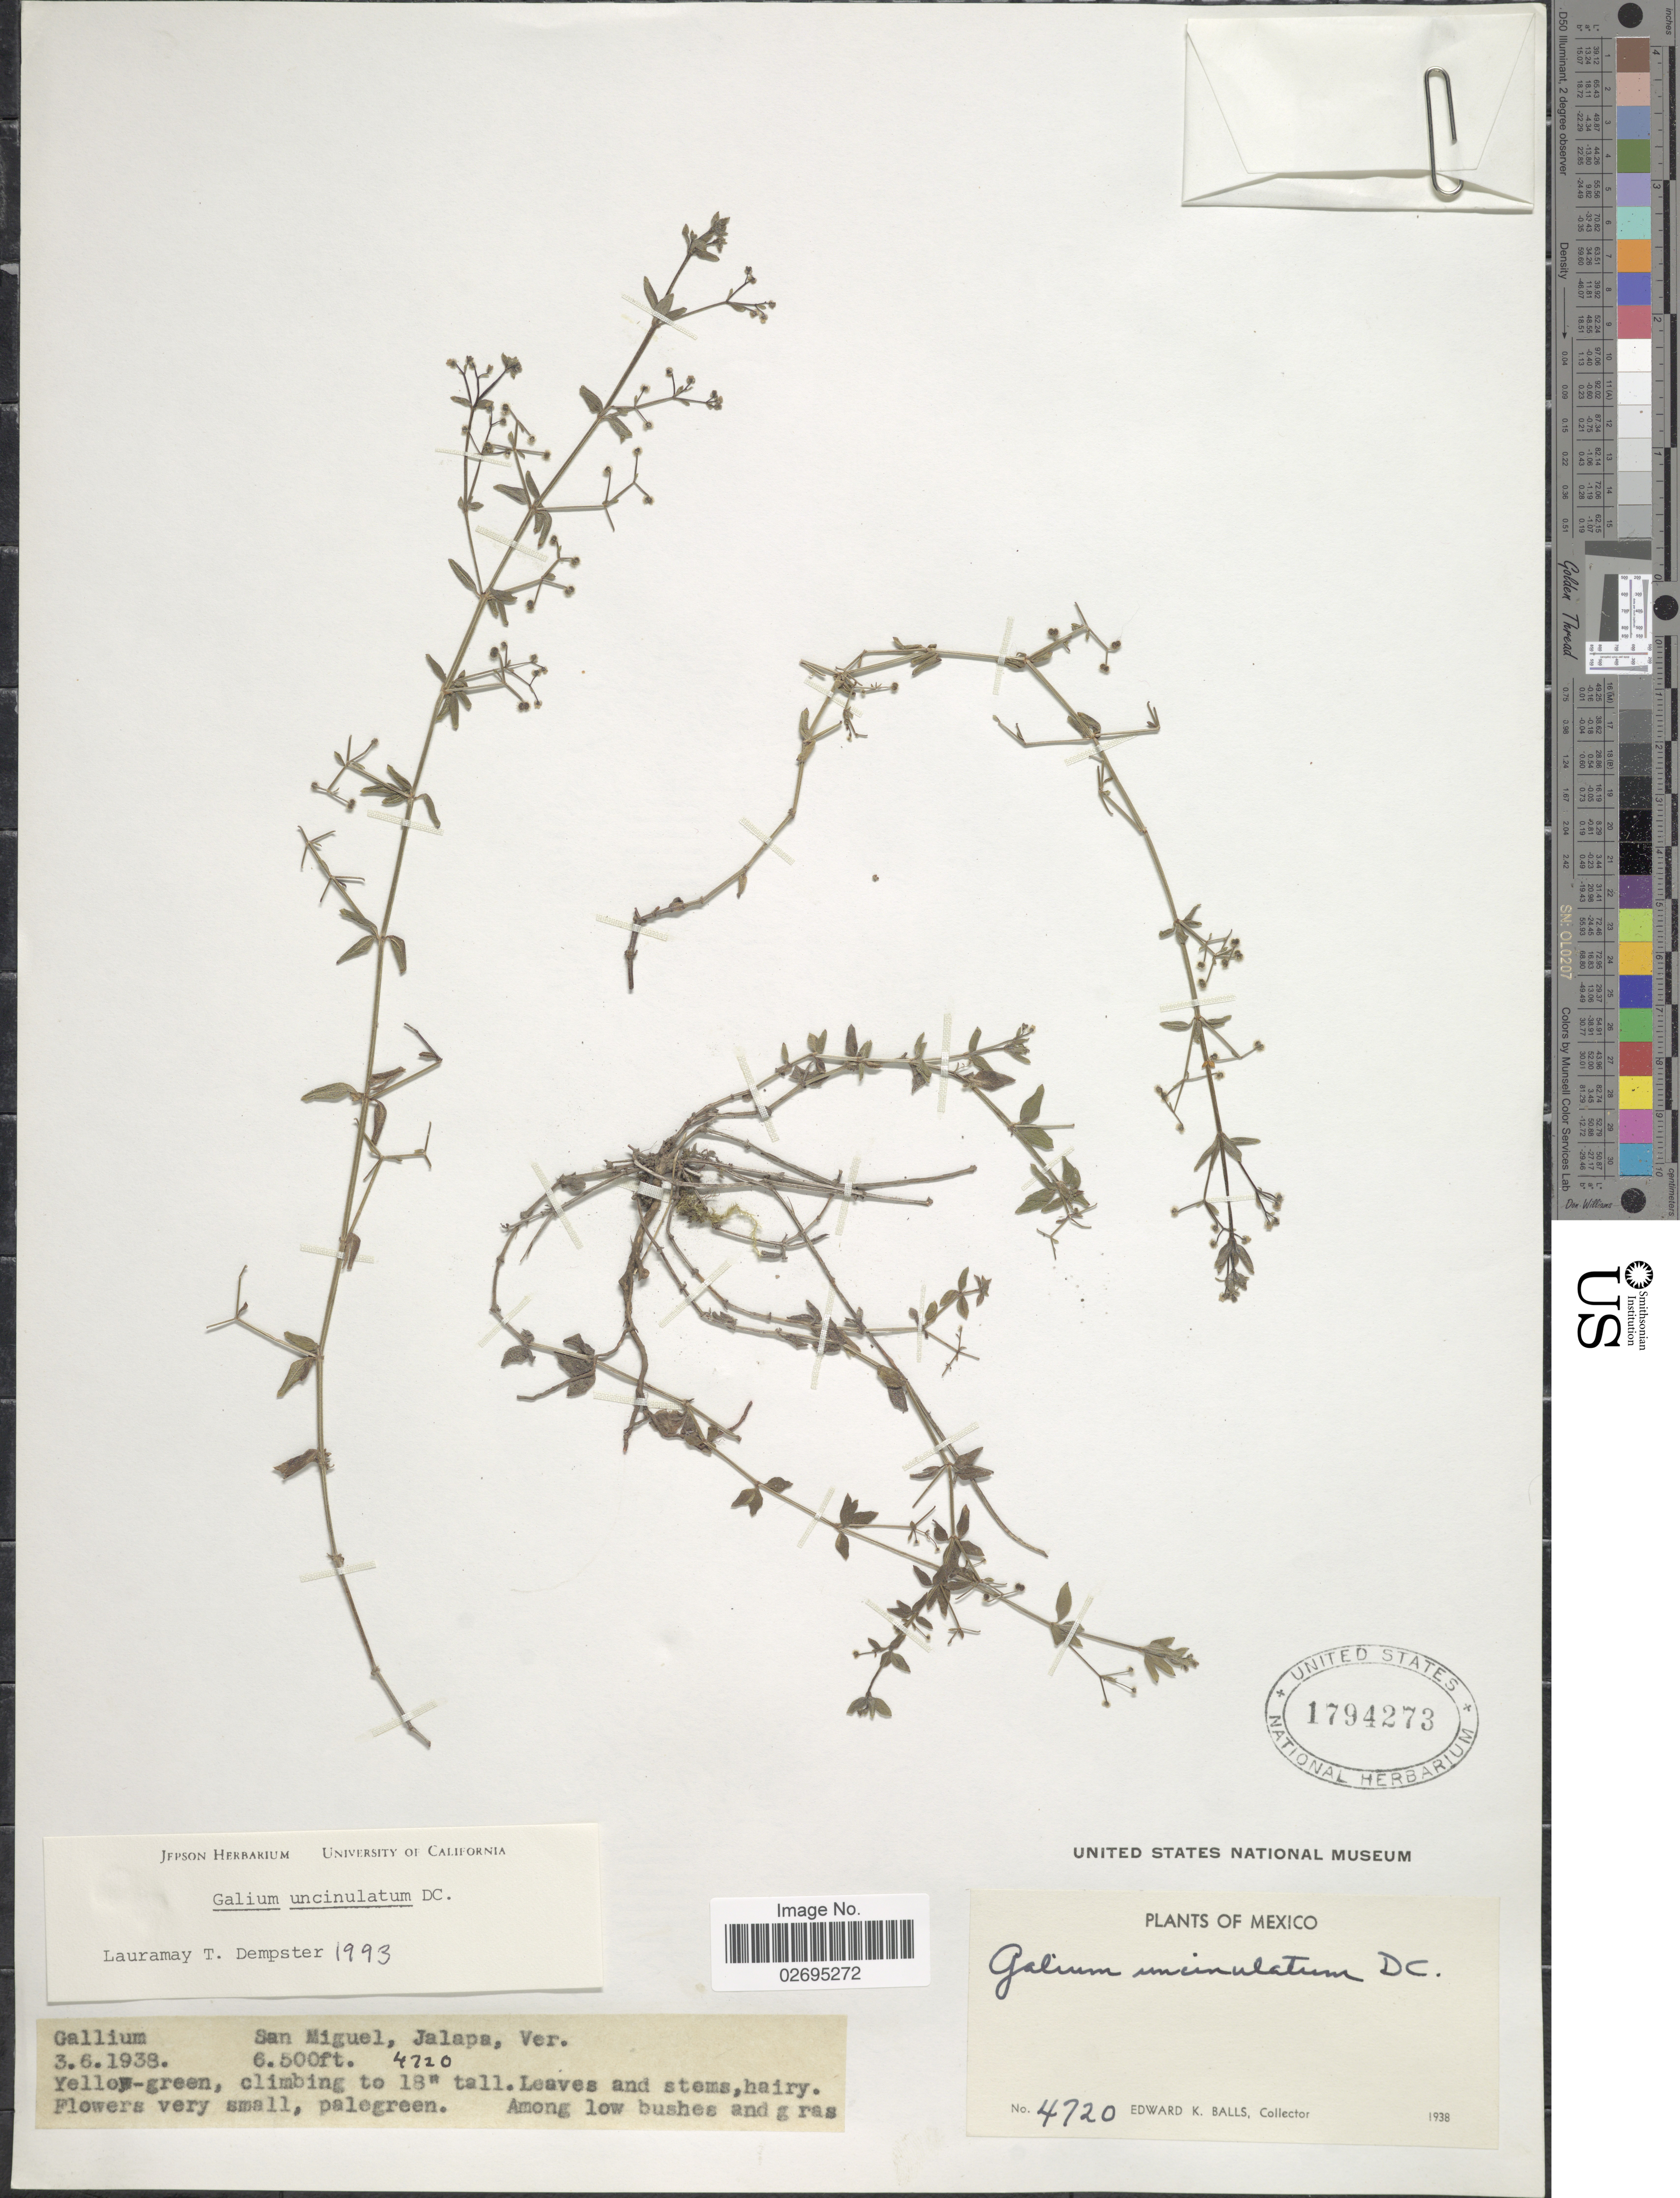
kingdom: Plantae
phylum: Tracheophyta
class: Magnoliopsida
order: Gentianales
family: Rubiaceae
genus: Galium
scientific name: Galium uncinulatum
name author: DC.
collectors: E. K. Balls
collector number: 4720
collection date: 1938-06-03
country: Mexico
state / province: Veracruz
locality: San Miguel, Jalapa, Ver.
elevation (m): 1981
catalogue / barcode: US 1794273